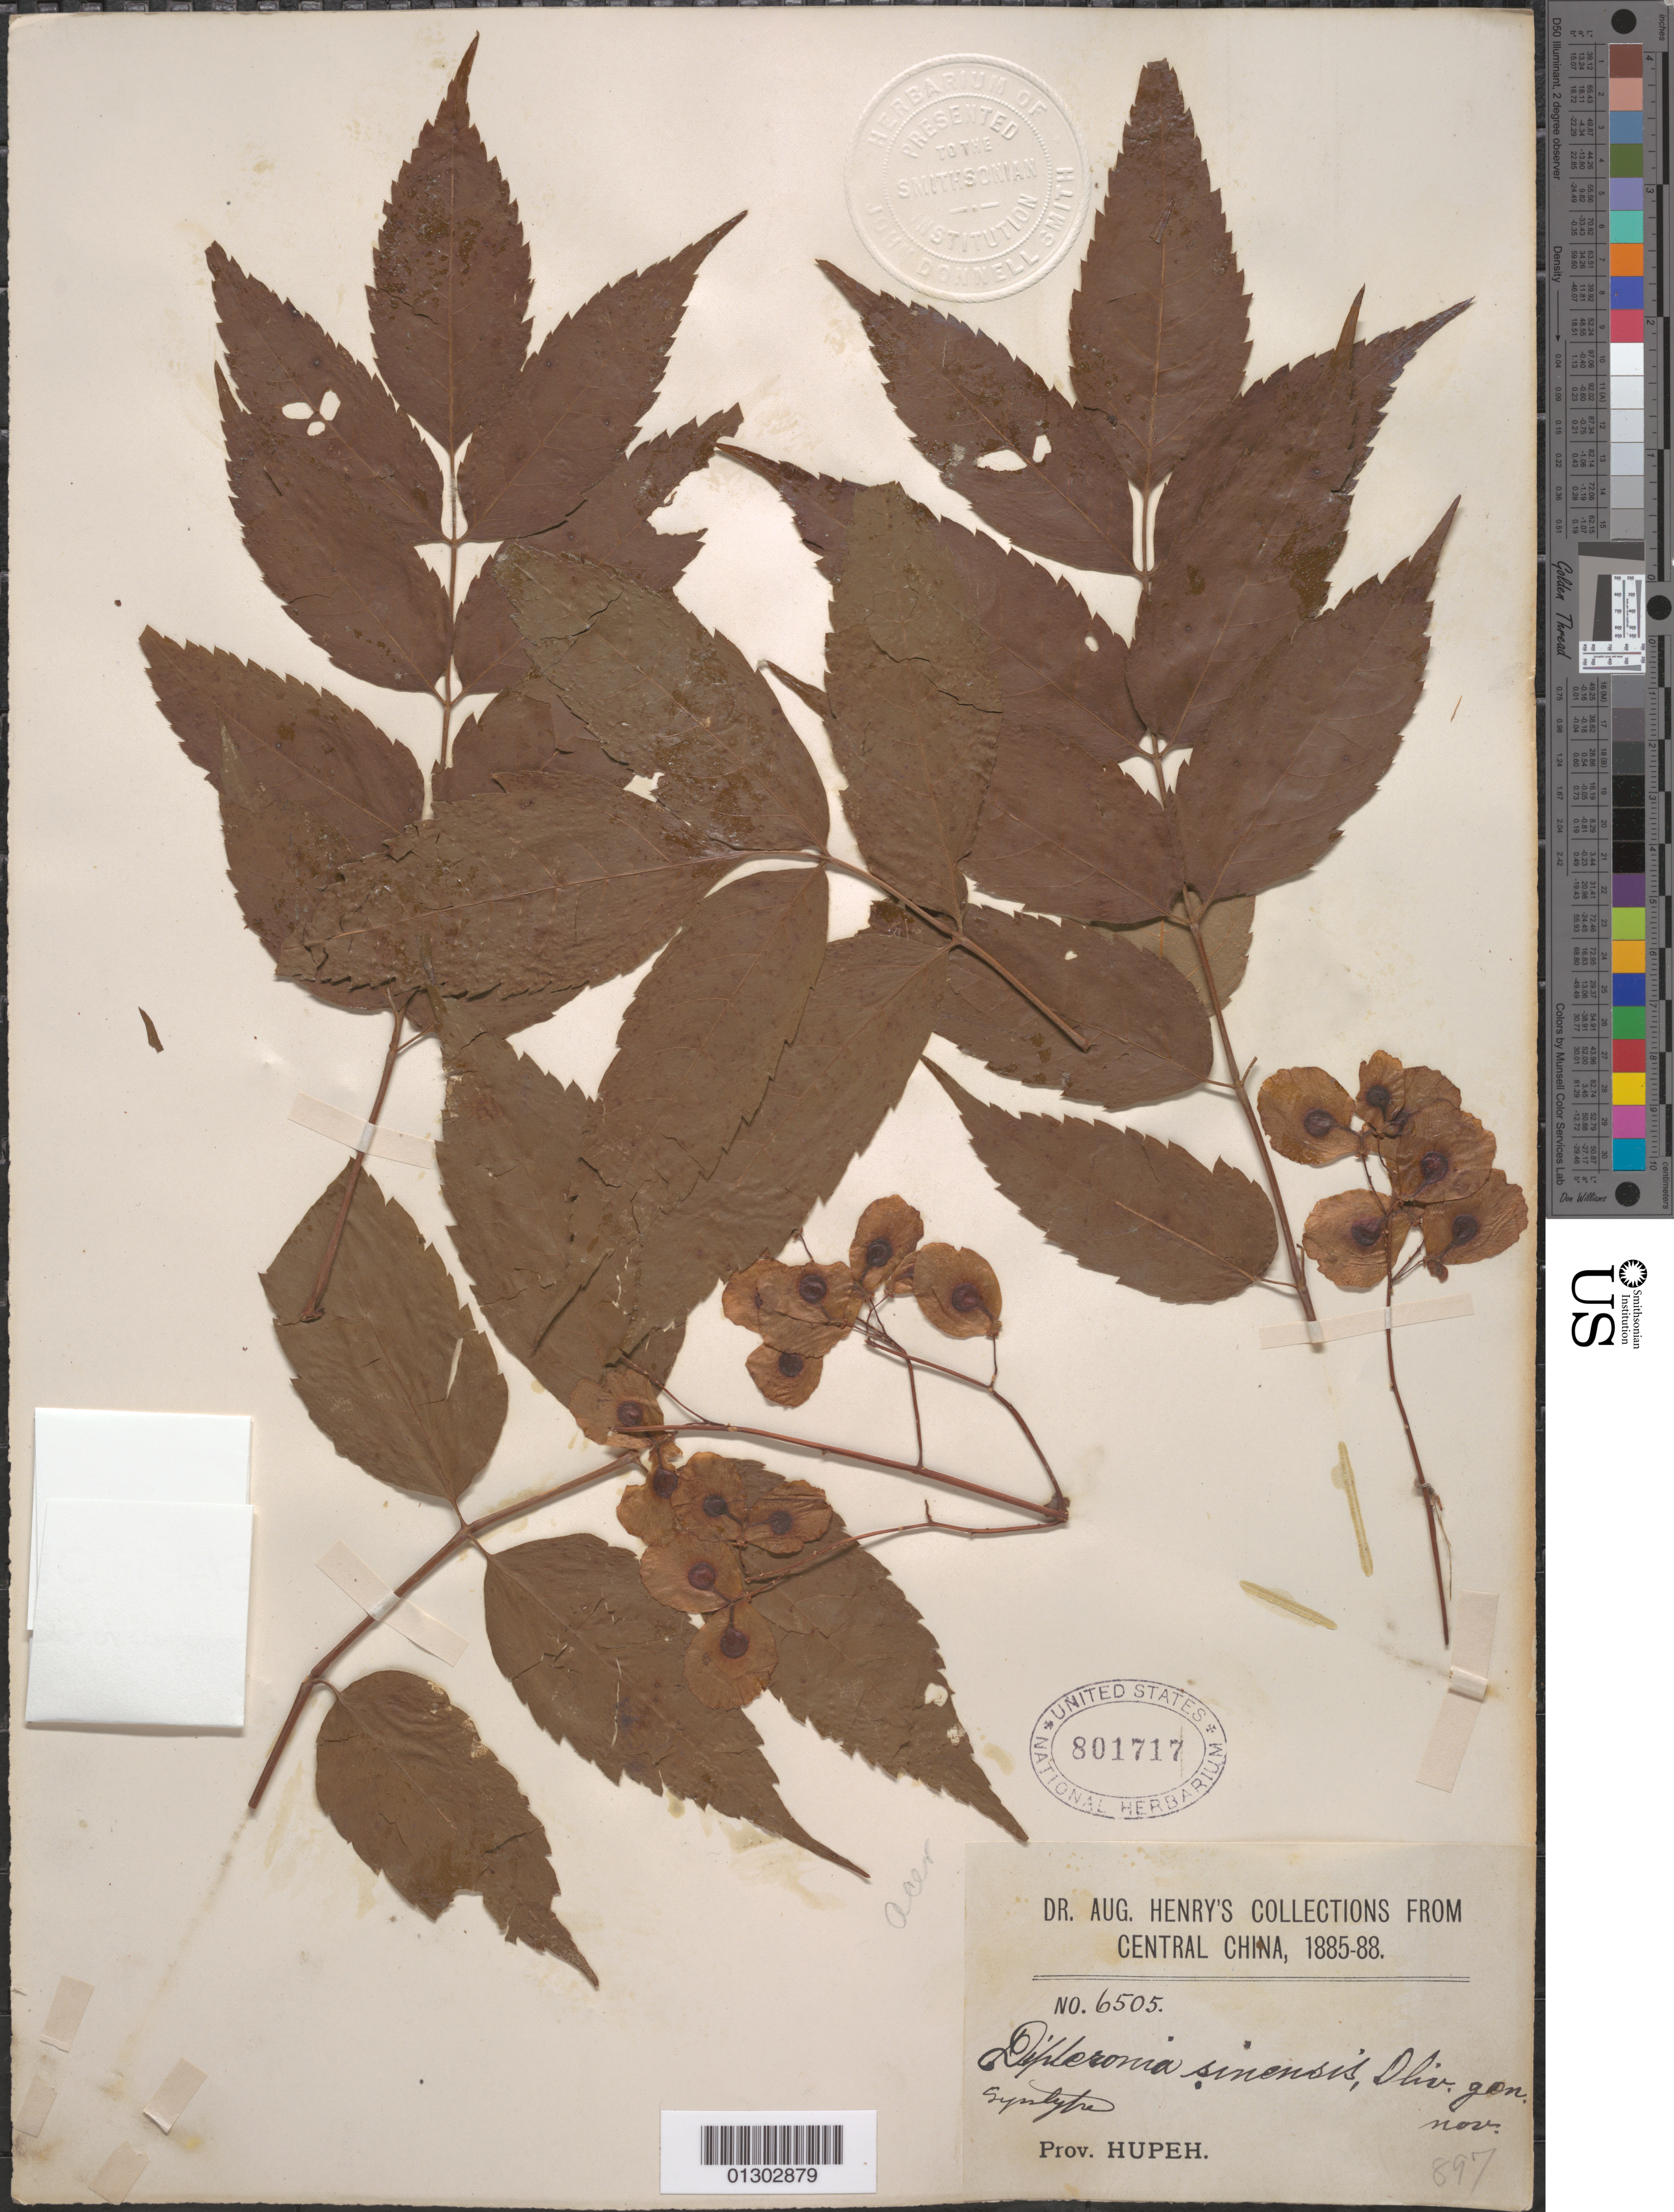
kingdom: Plantae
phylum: Tracheophyta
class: Magnoliopsida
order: Sapindales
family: Sapindaceae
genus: Dipteronia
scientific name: Dipteronia sinensis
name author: Oliv.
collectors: A. Henry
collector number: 6505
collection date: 1885/1888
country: China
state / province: Hubei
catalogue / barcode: US 801717